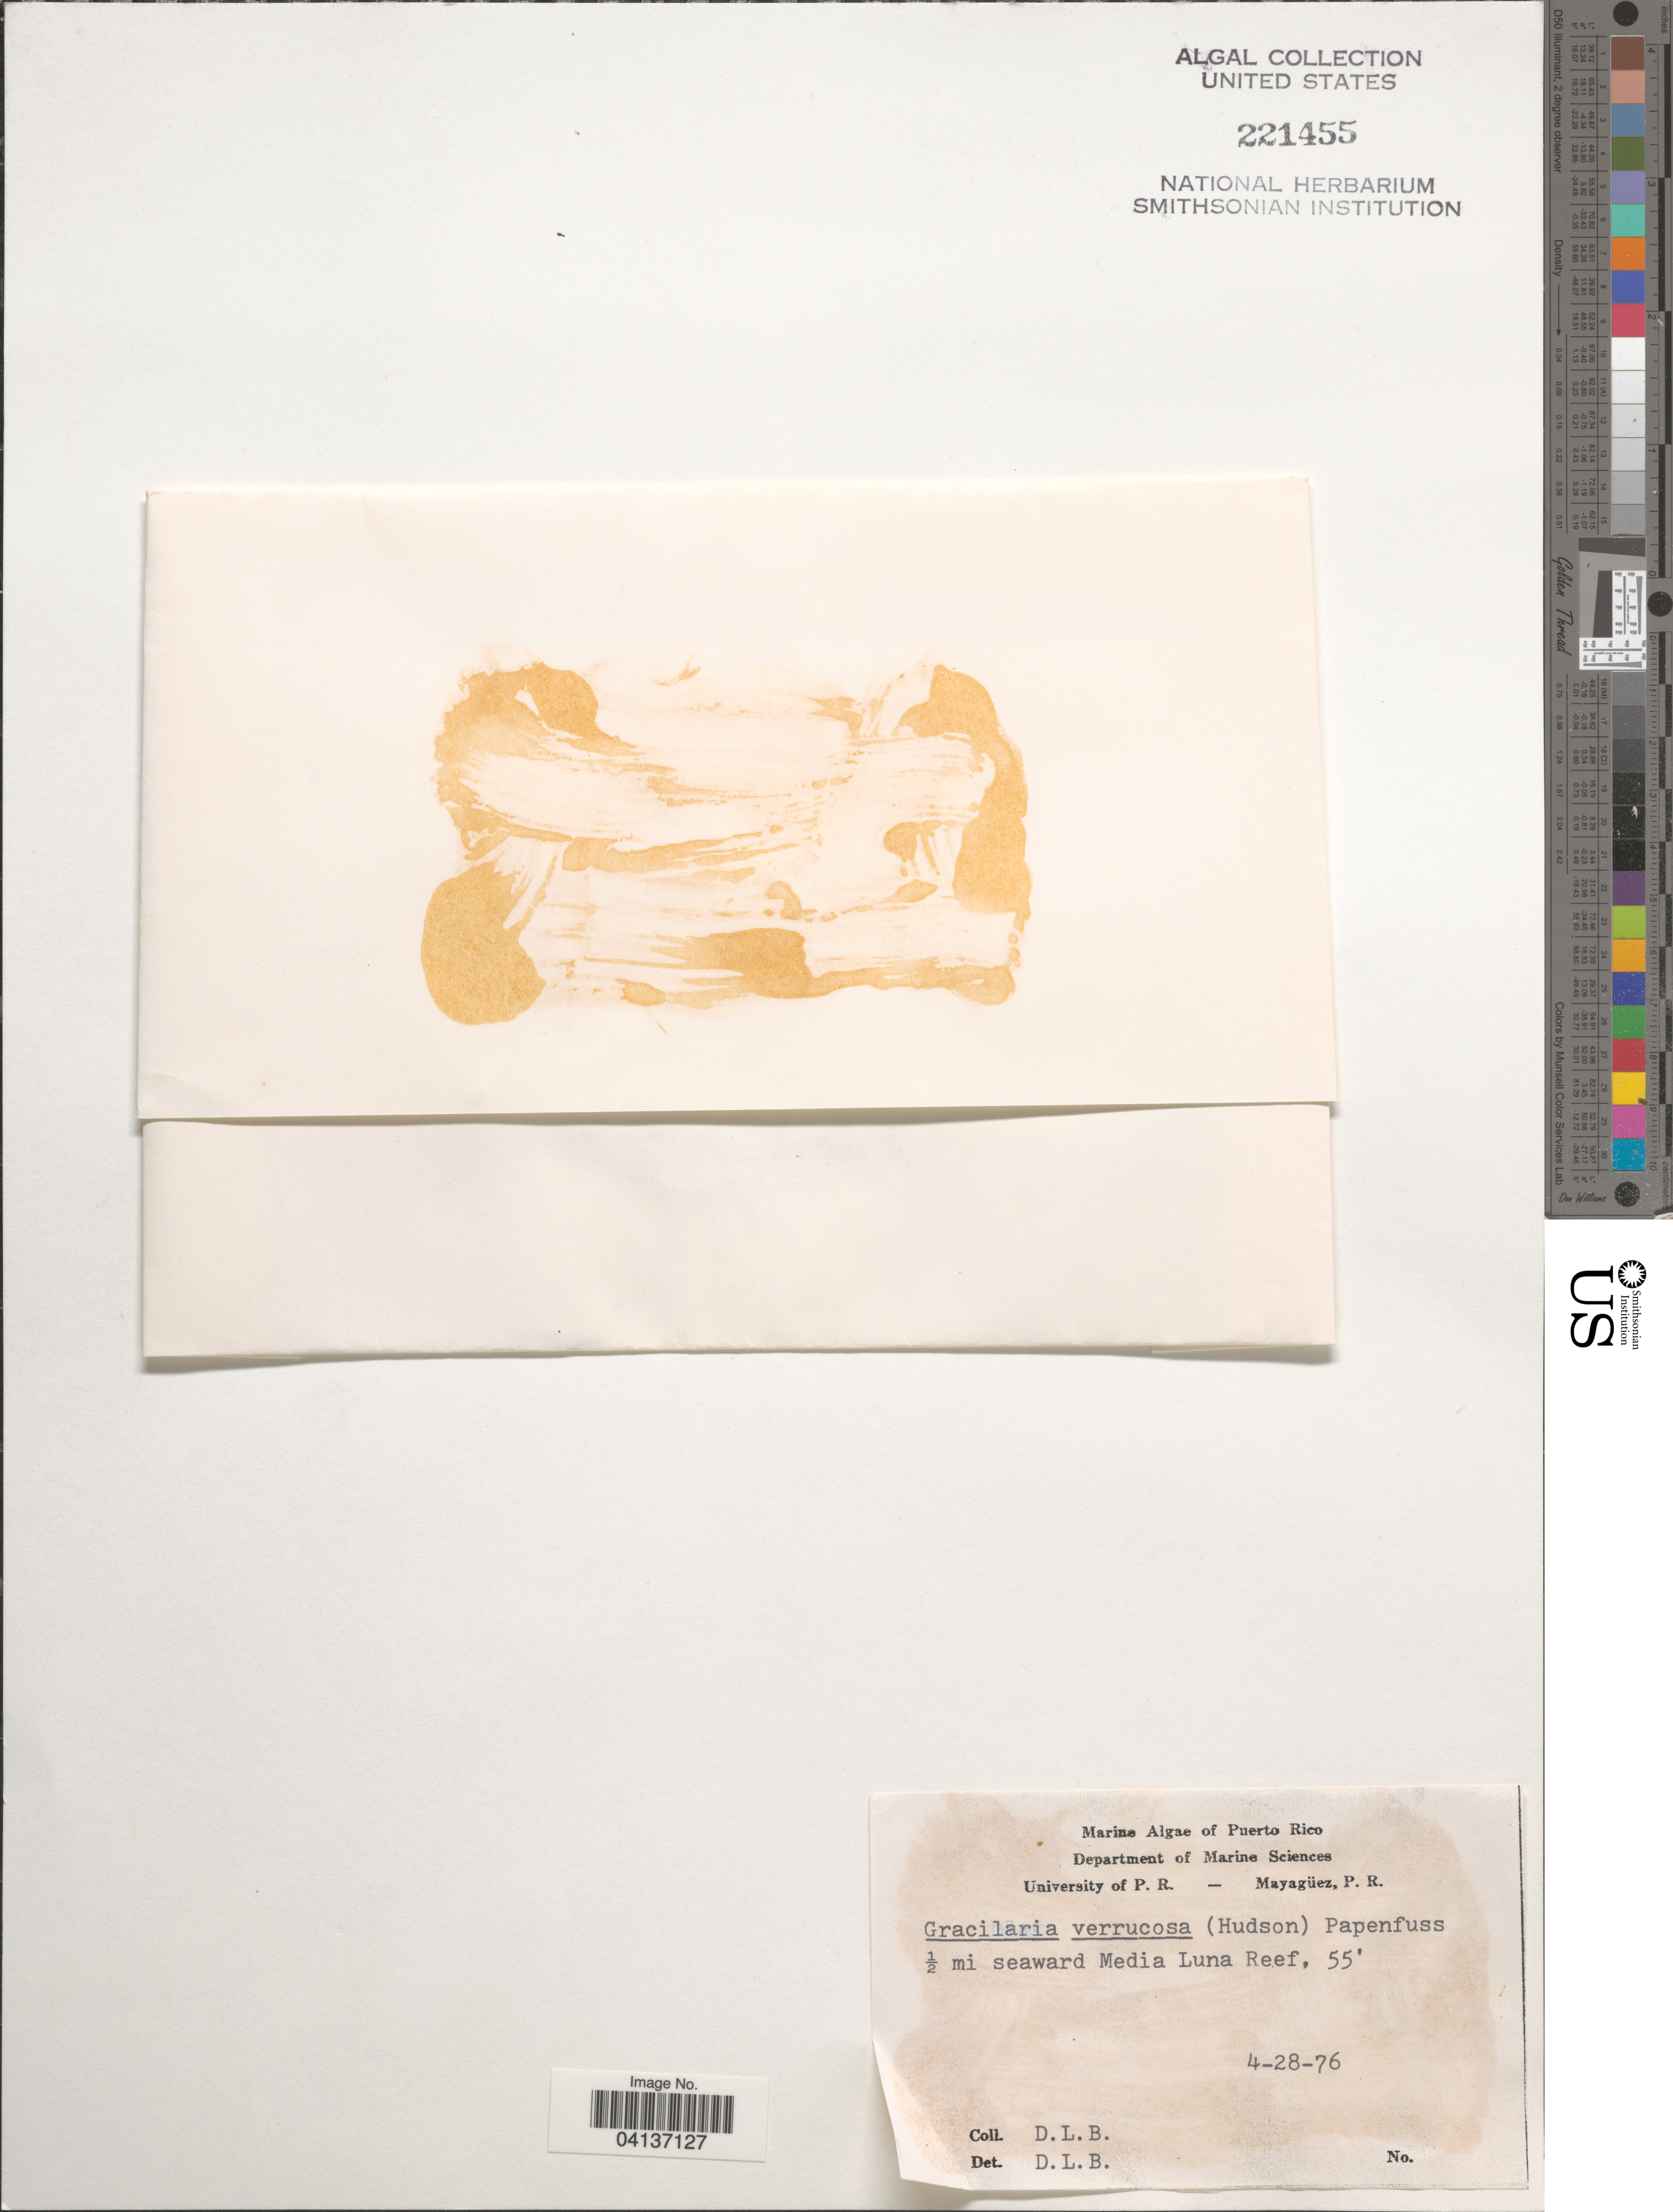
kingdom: Plantae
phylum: Rhodophyta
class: Florideophyceae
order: Gracilariales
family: Gracilariaceae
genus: Gracilariopsis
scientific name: Gracilariopsis longissima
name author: (S.G. Gmel.) Steentoft et al.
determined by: Algae name updating Project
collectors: D. L. B.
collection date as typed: Transcribed d/m/y: 28/4/76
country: Puerto Rico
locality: ½ mi seaward Media Luna Reef.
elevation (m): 17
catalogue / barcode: US 221455